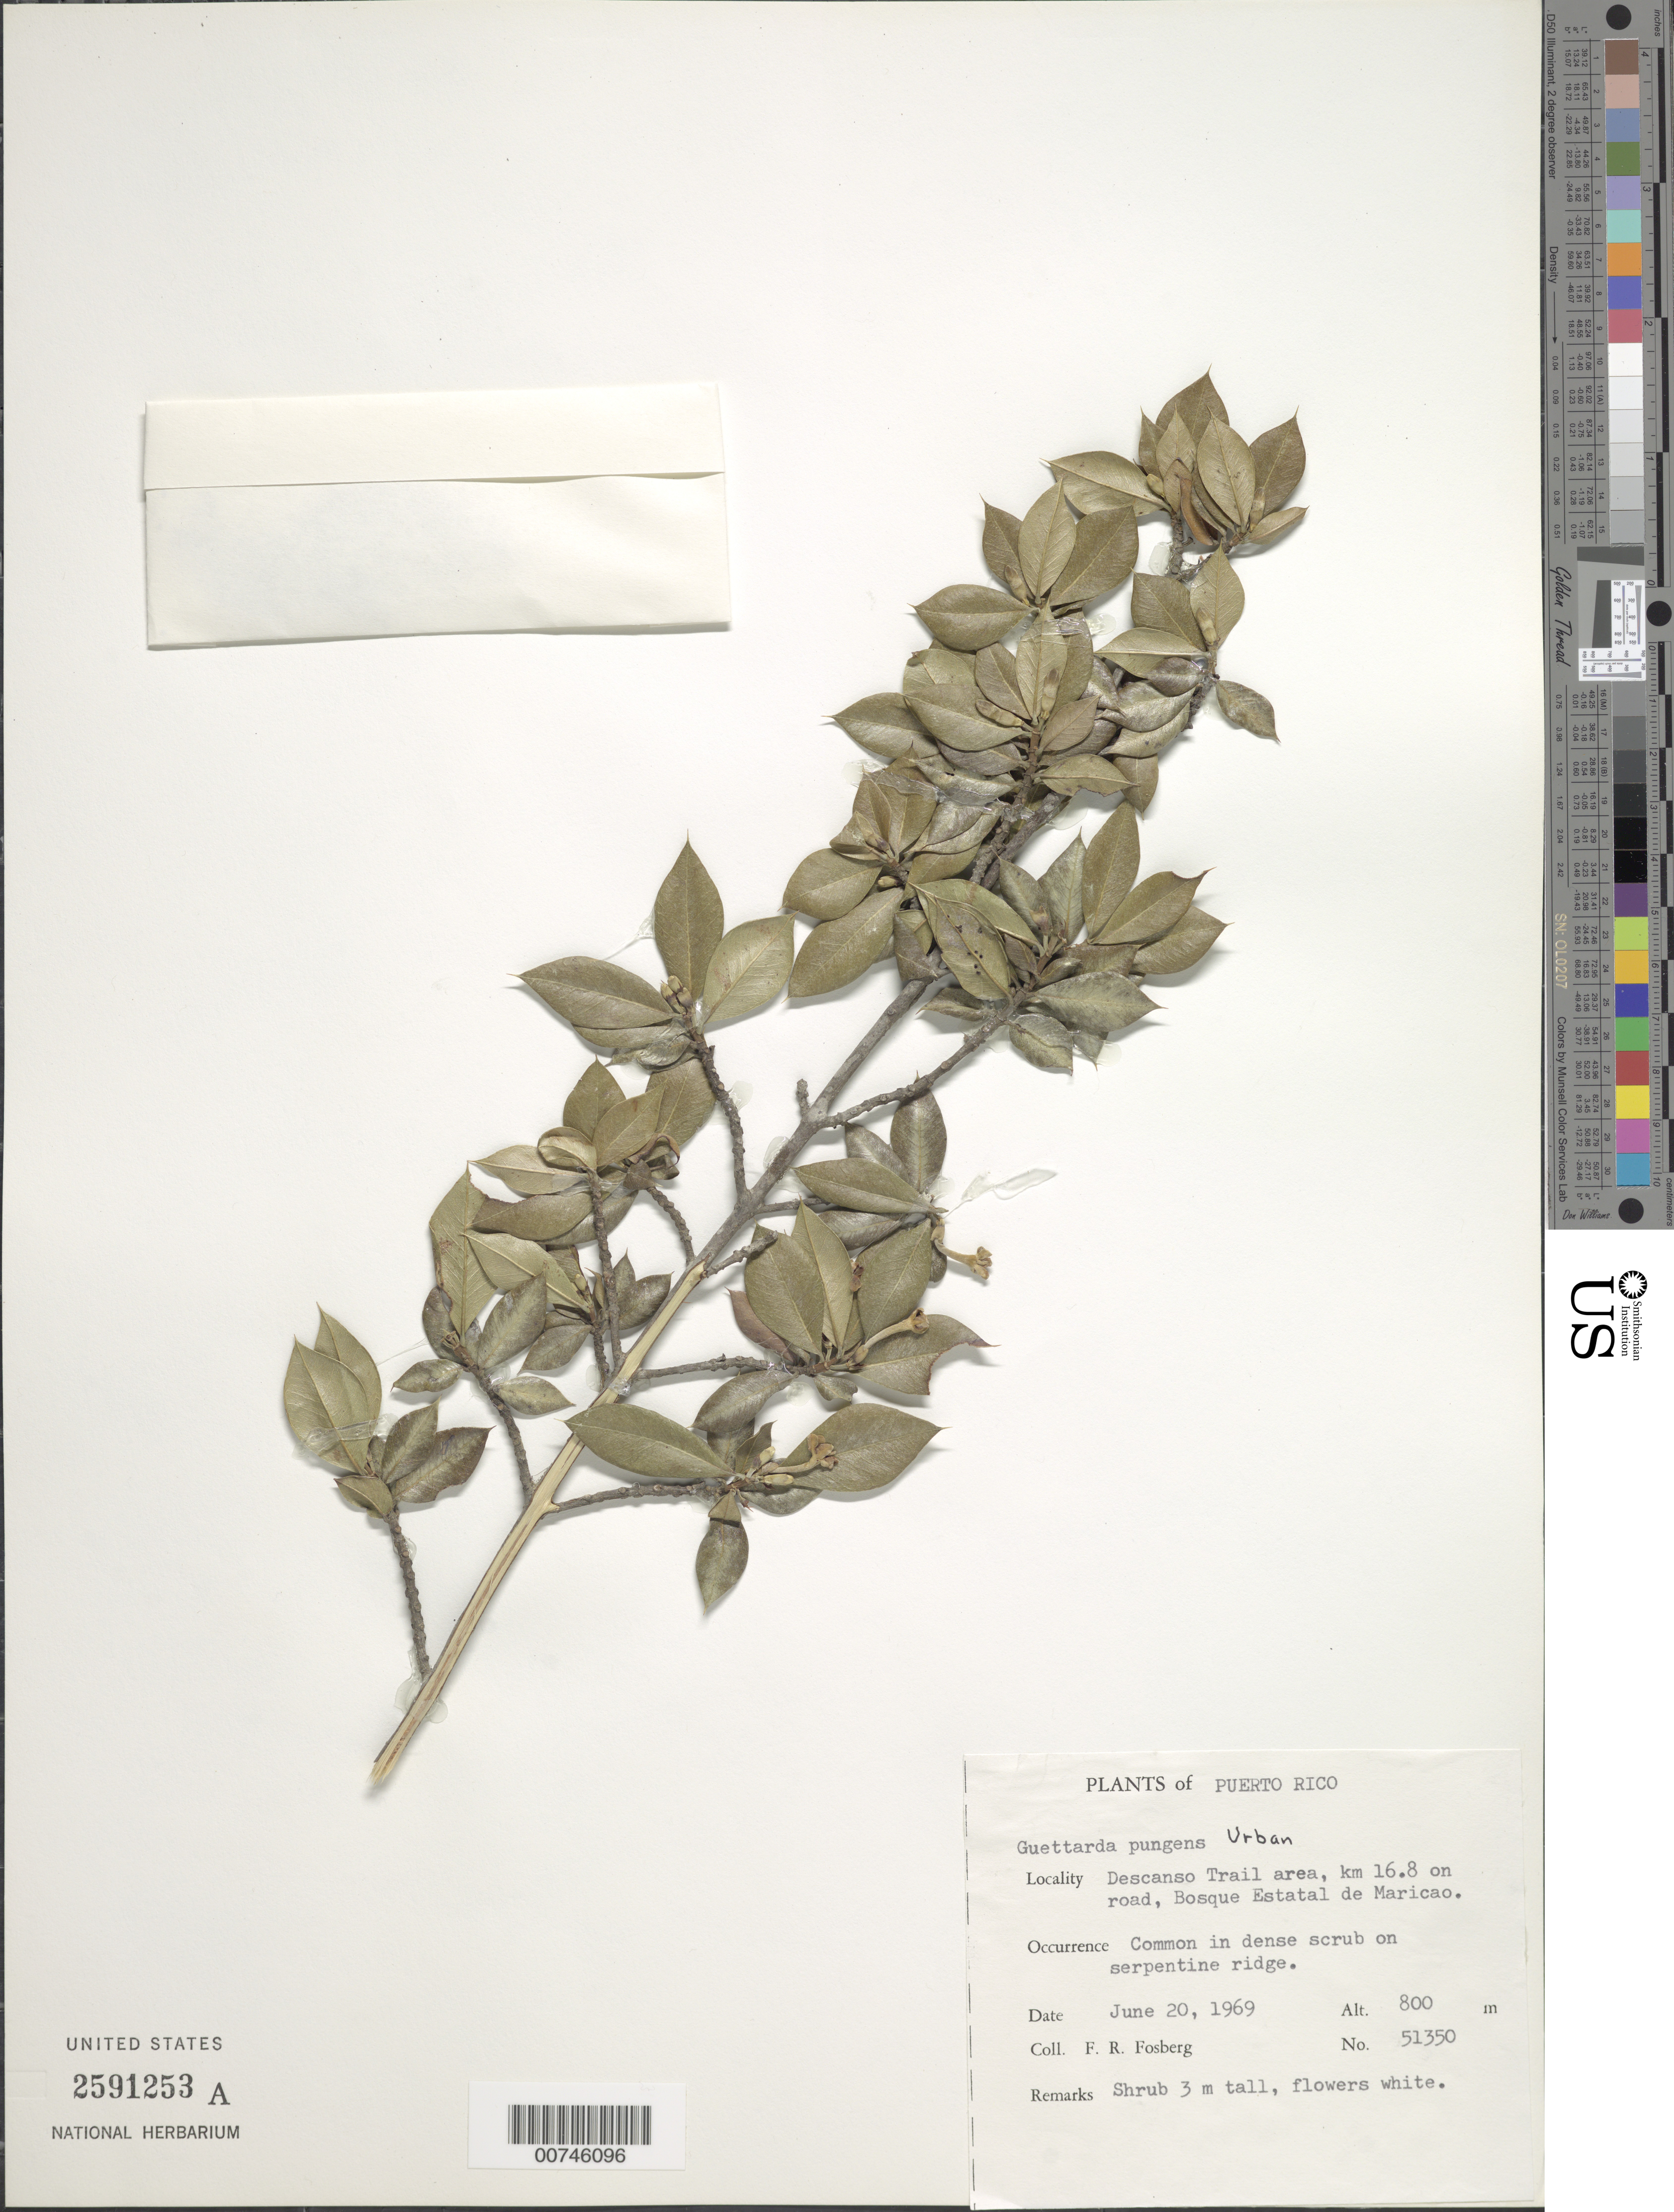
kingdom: Plantae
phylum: Tracheophyta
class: Magnoliopsida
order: Gentianales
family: Rubiaceae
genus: Guettarda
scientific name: Guettarda pungens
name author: Urb.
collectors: F. R. Fosberg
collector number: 51350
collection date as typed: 20 Jun 1969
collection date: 1969-06-20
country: Puerto Rico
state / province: Maricao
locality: Descanso Trail area, km 16.8 on road, Bosque Estatal de Maricao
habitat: Common in dense scrub on serpentine ridge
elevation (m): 800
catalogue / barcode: US 2591253A